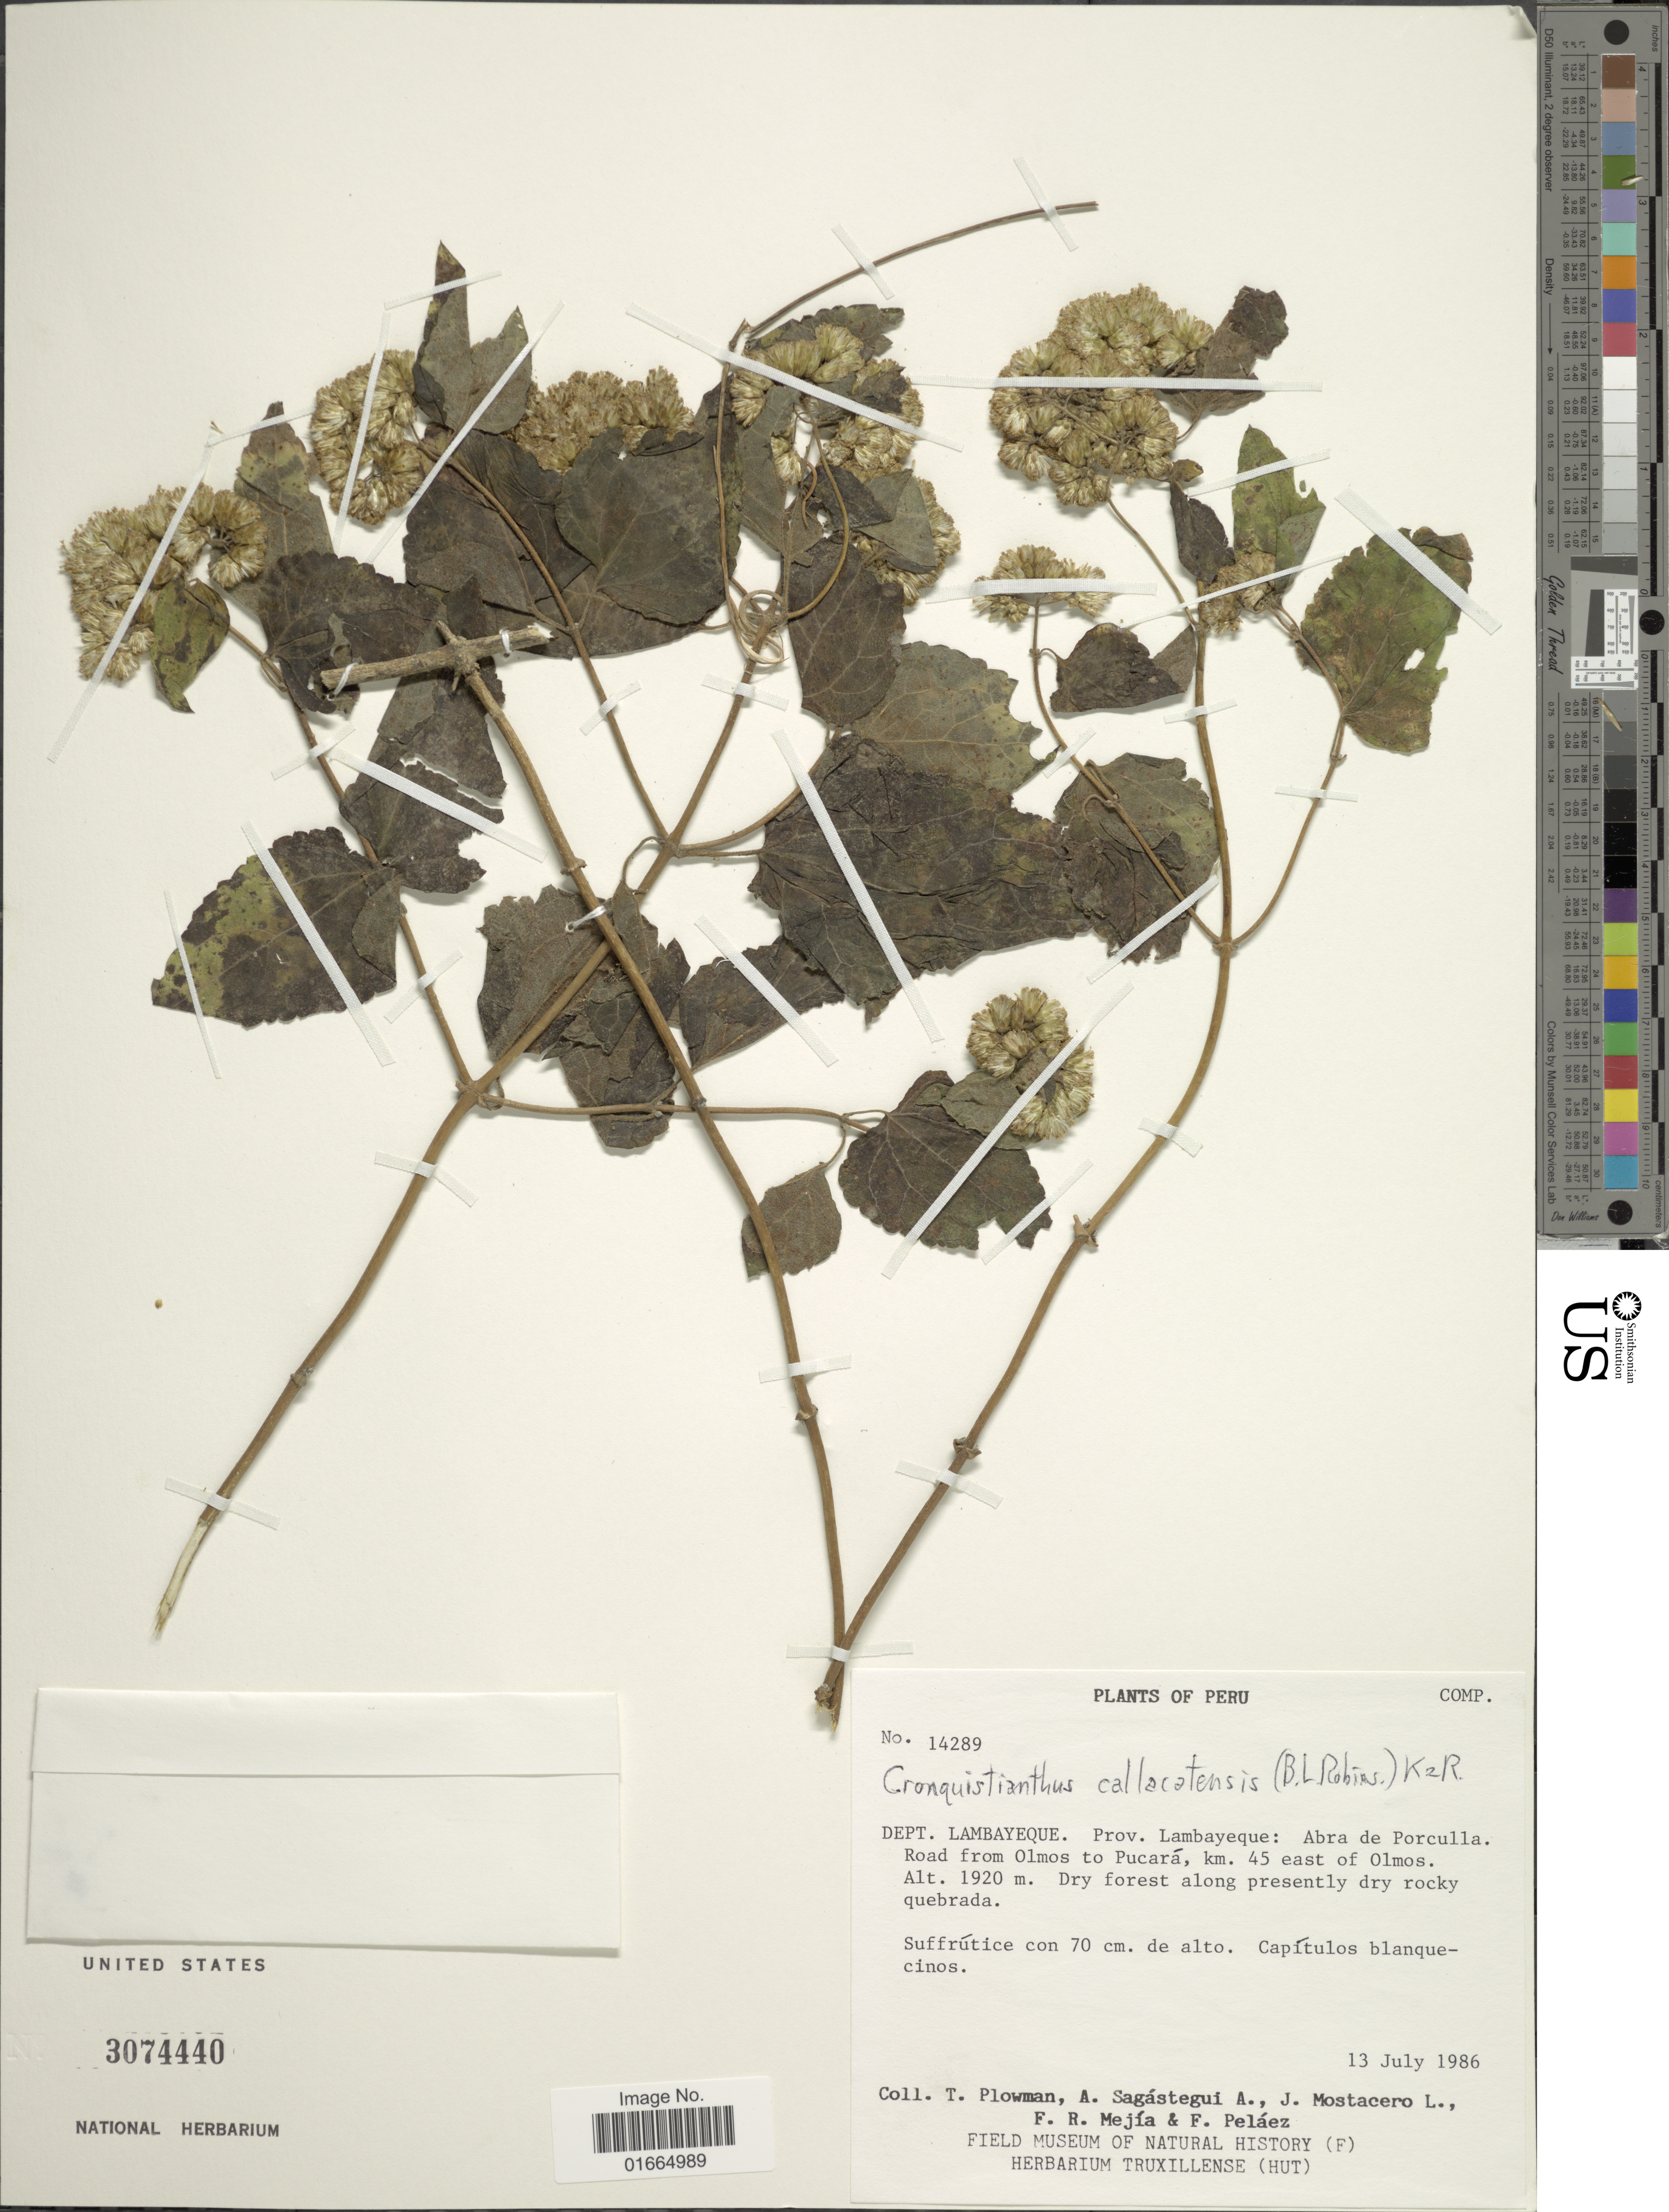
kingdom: Plantae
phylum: Tracheophyta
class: Magnoliopsida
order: Asterales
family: Asteraceae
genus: Cronquistianthus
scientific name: Cronquistianthus callacatensis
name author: (Hieron.) R.M. King & H. Rob.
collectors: T. Plowman, A. Sagástegui A., J. Mostacero L., F. R. Mejia & F. Pelaez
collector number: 14289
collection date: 1986-07-13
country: Peru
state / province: Lambayeque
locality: Lambayeque. Prov. Lambayeque: Abra de Porculla. Road from Olmos to Pucará, km. 45 east of Olmos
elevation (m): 1920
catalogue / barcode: US 3074440